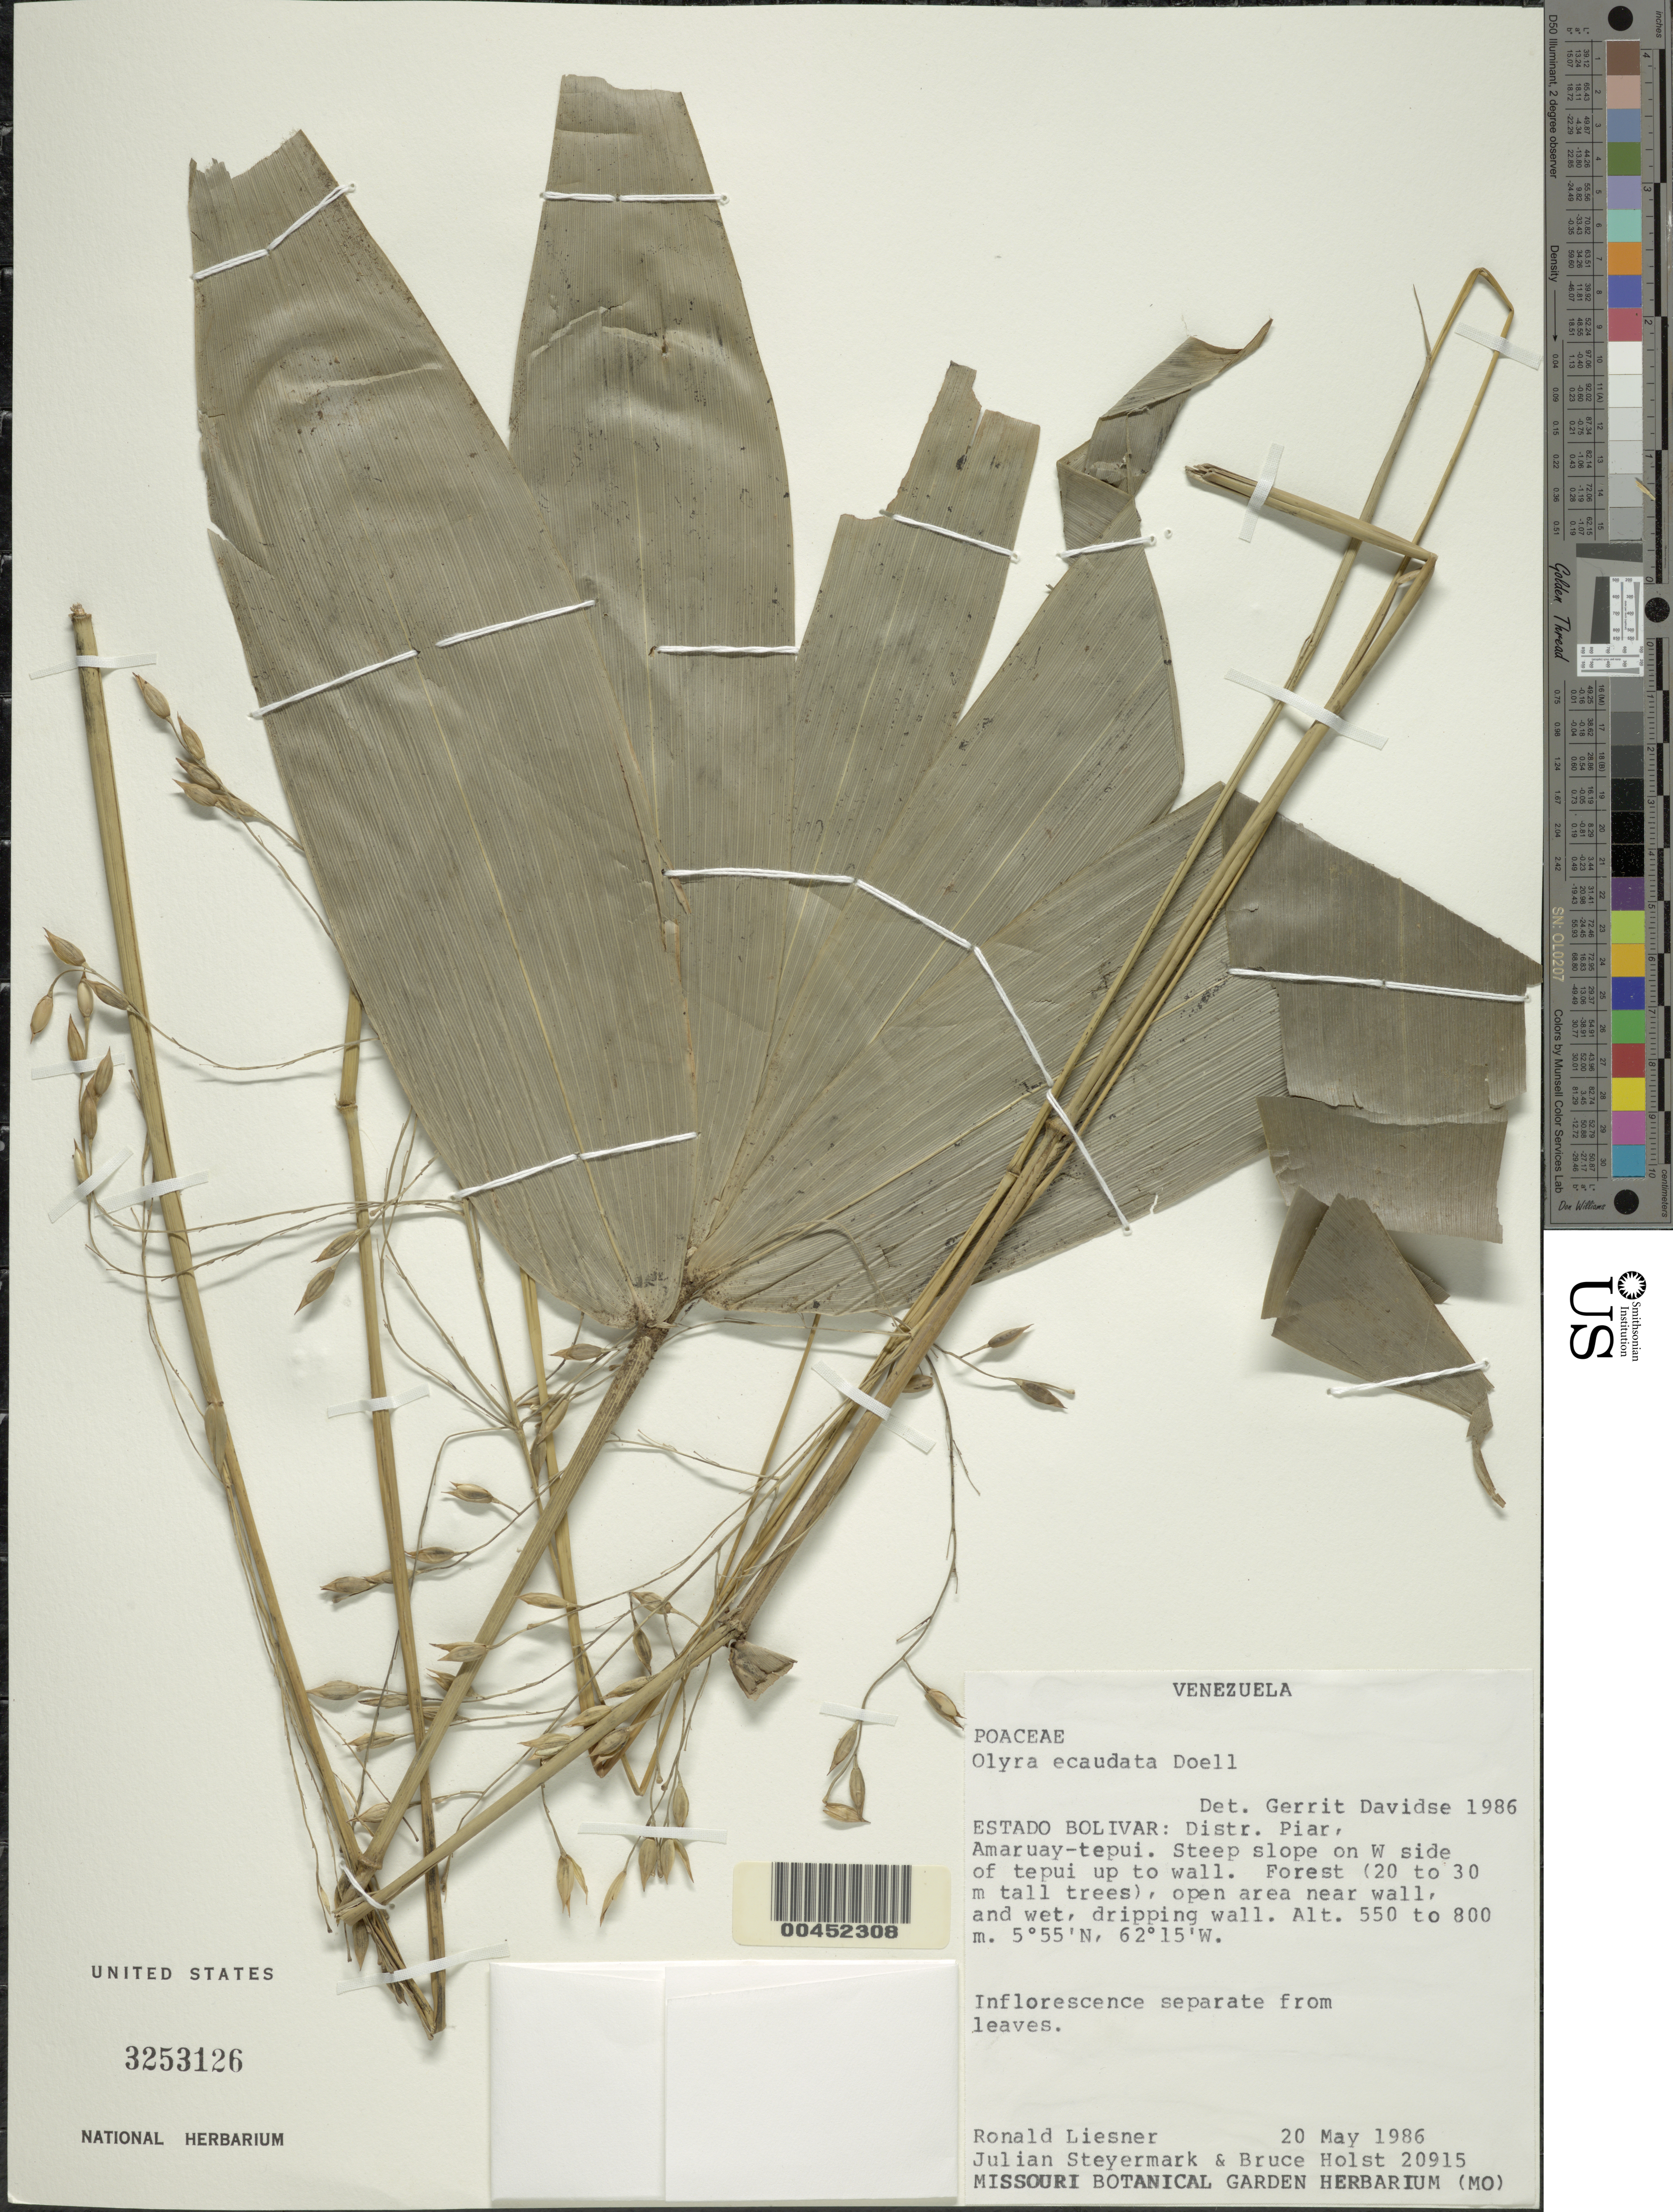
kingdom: Plantae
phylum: Tracheophyta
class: Liliopsida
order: Poales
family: Poaceae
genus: Olyra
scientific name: Olyra ecaudata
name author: Döll in Mart.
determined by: Davidse, Gerrit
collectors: R. L. Liesner, J. Steyermark & B. Holst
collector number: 20915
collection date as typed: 20 May 1986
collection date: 1986-05-20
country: Venezuela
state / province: Bolivar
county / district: Piar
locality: Amaruay-tepui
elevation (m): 550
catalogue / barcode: US 3253126